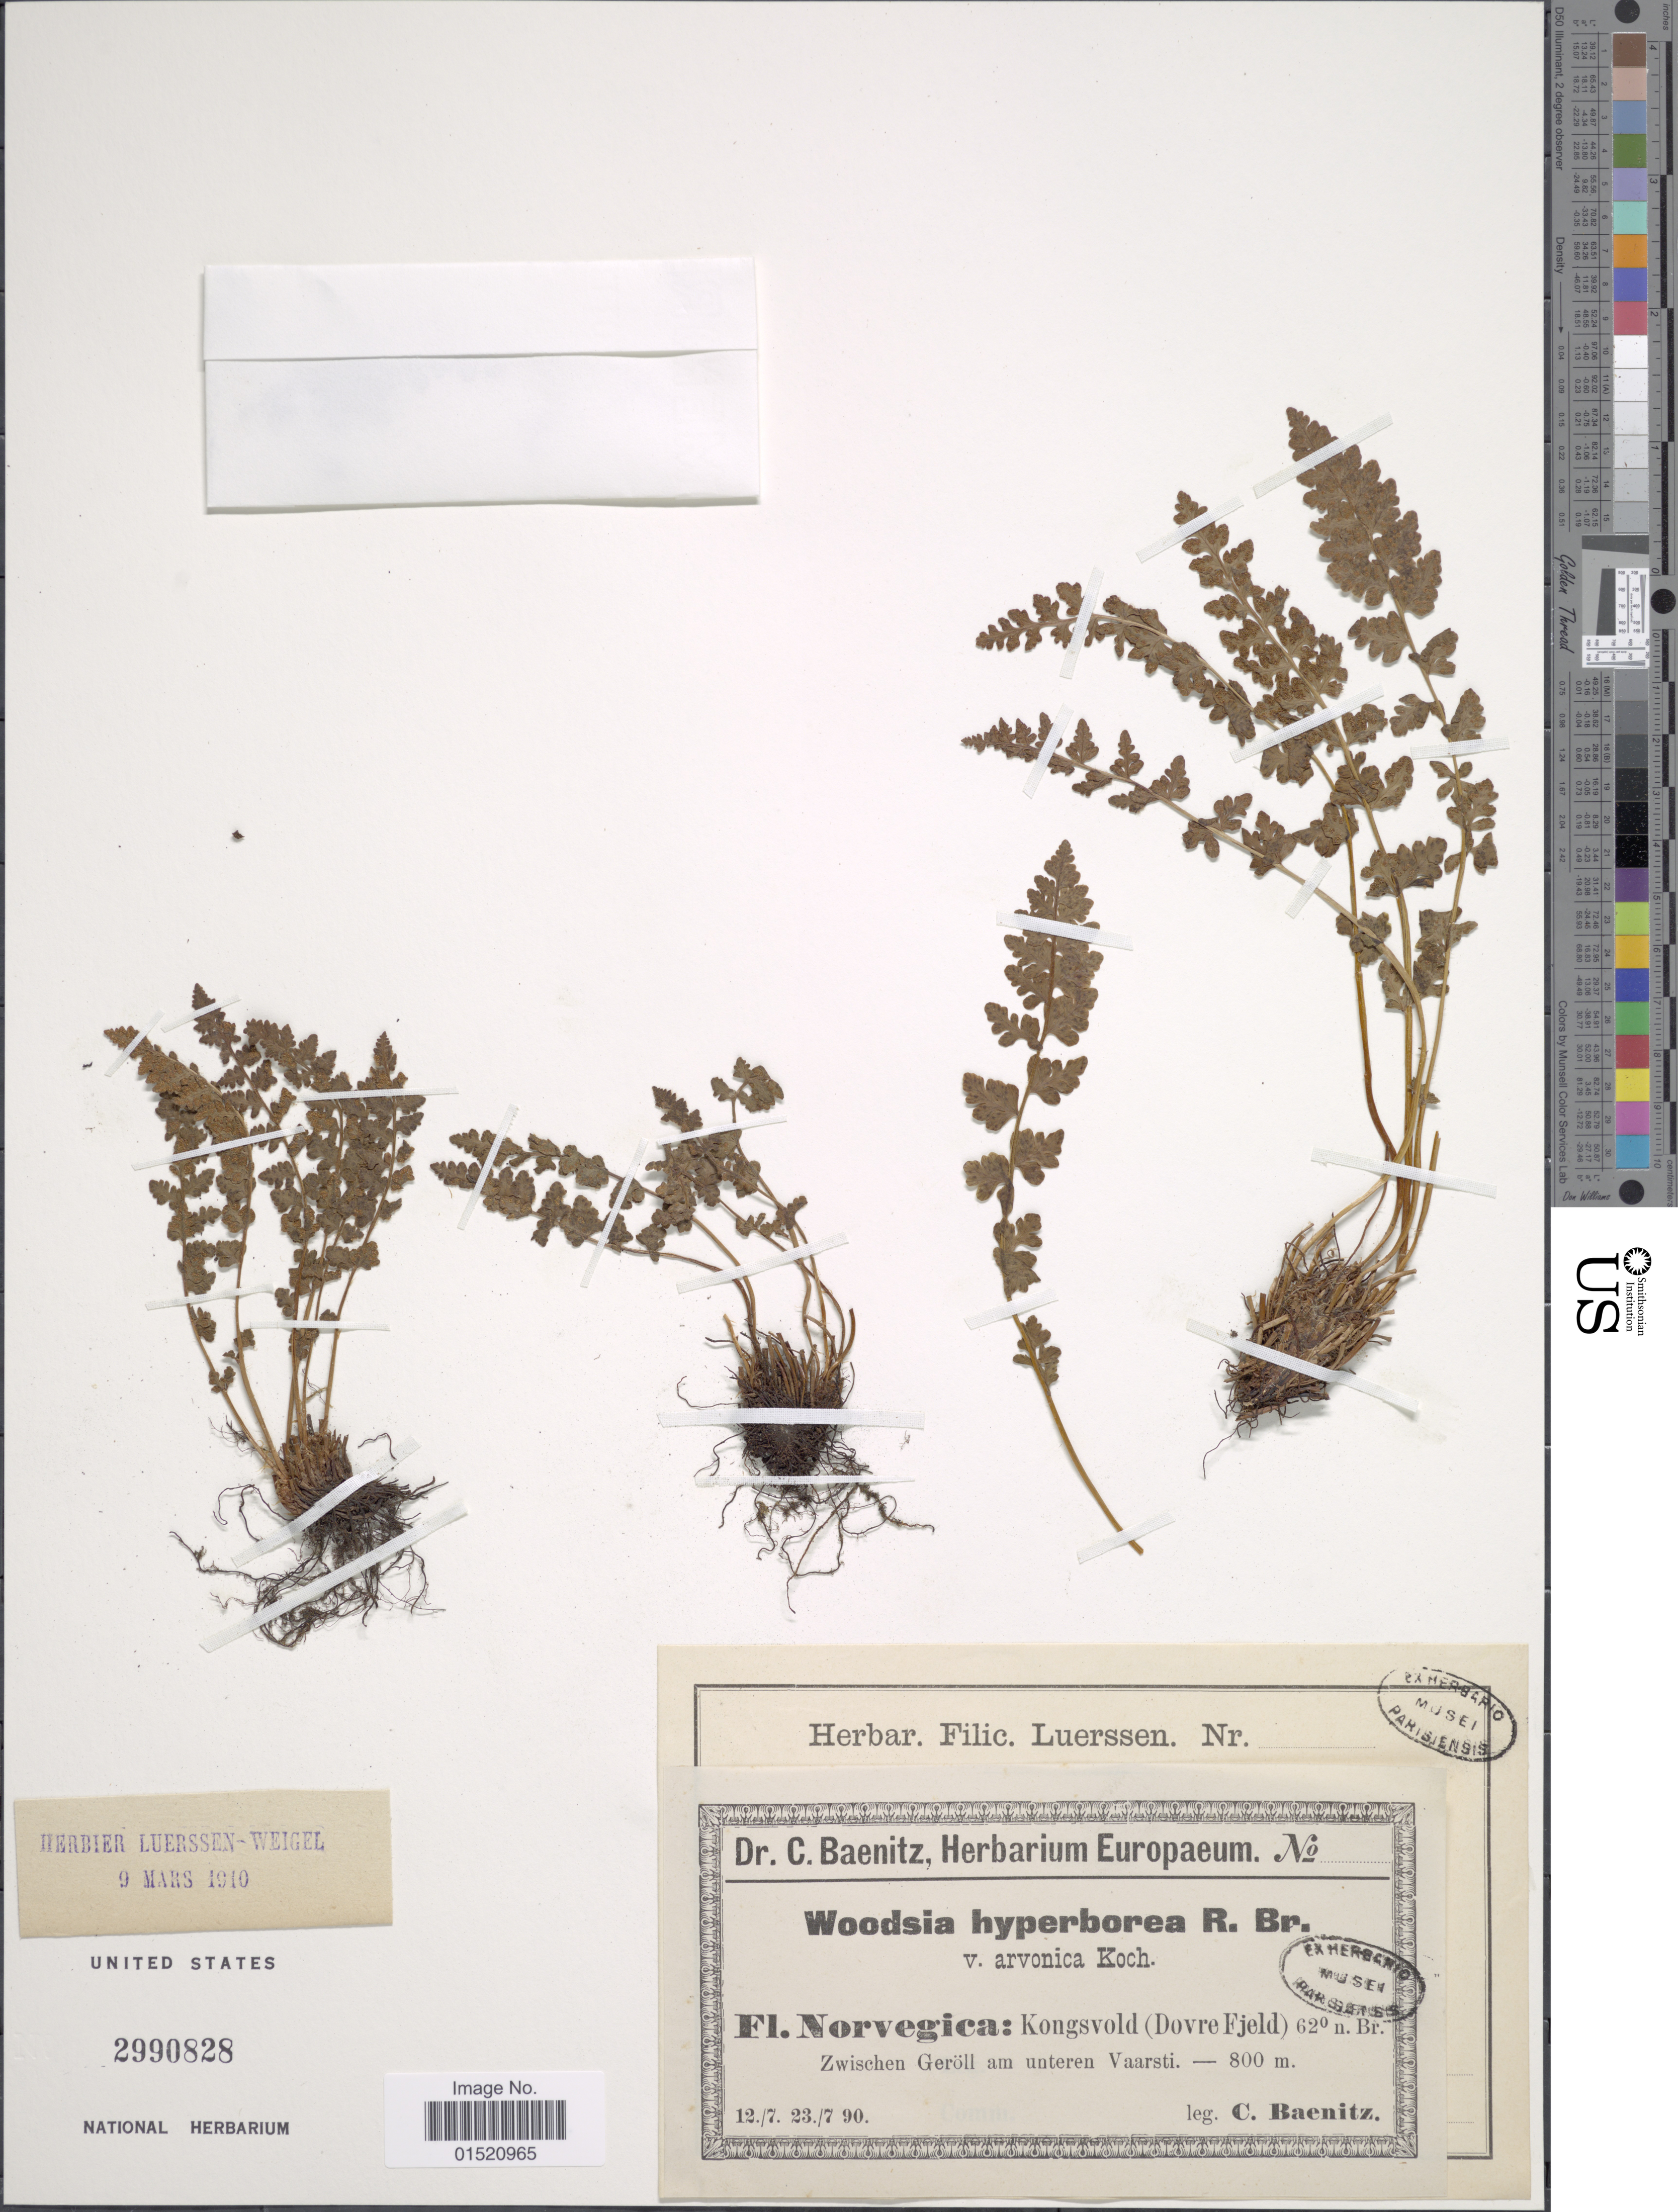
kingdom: Plantae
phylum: Tracheophyta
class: Polypodiopsida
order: Polypodiales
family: Woodsiaceae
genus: Woodsia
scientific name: Woodsia alpina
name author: (Bolton) S.F. Gray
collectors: C. G. Baenitz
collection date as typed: Transcribed d/m/y: 12/7/90 to 23/7/90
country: Norway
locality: Kongsvold (Dovre Fjeld) 62° n. Br. Zwische Geröll am unteren Vaarsti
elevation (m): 800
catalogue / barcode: US 2990828